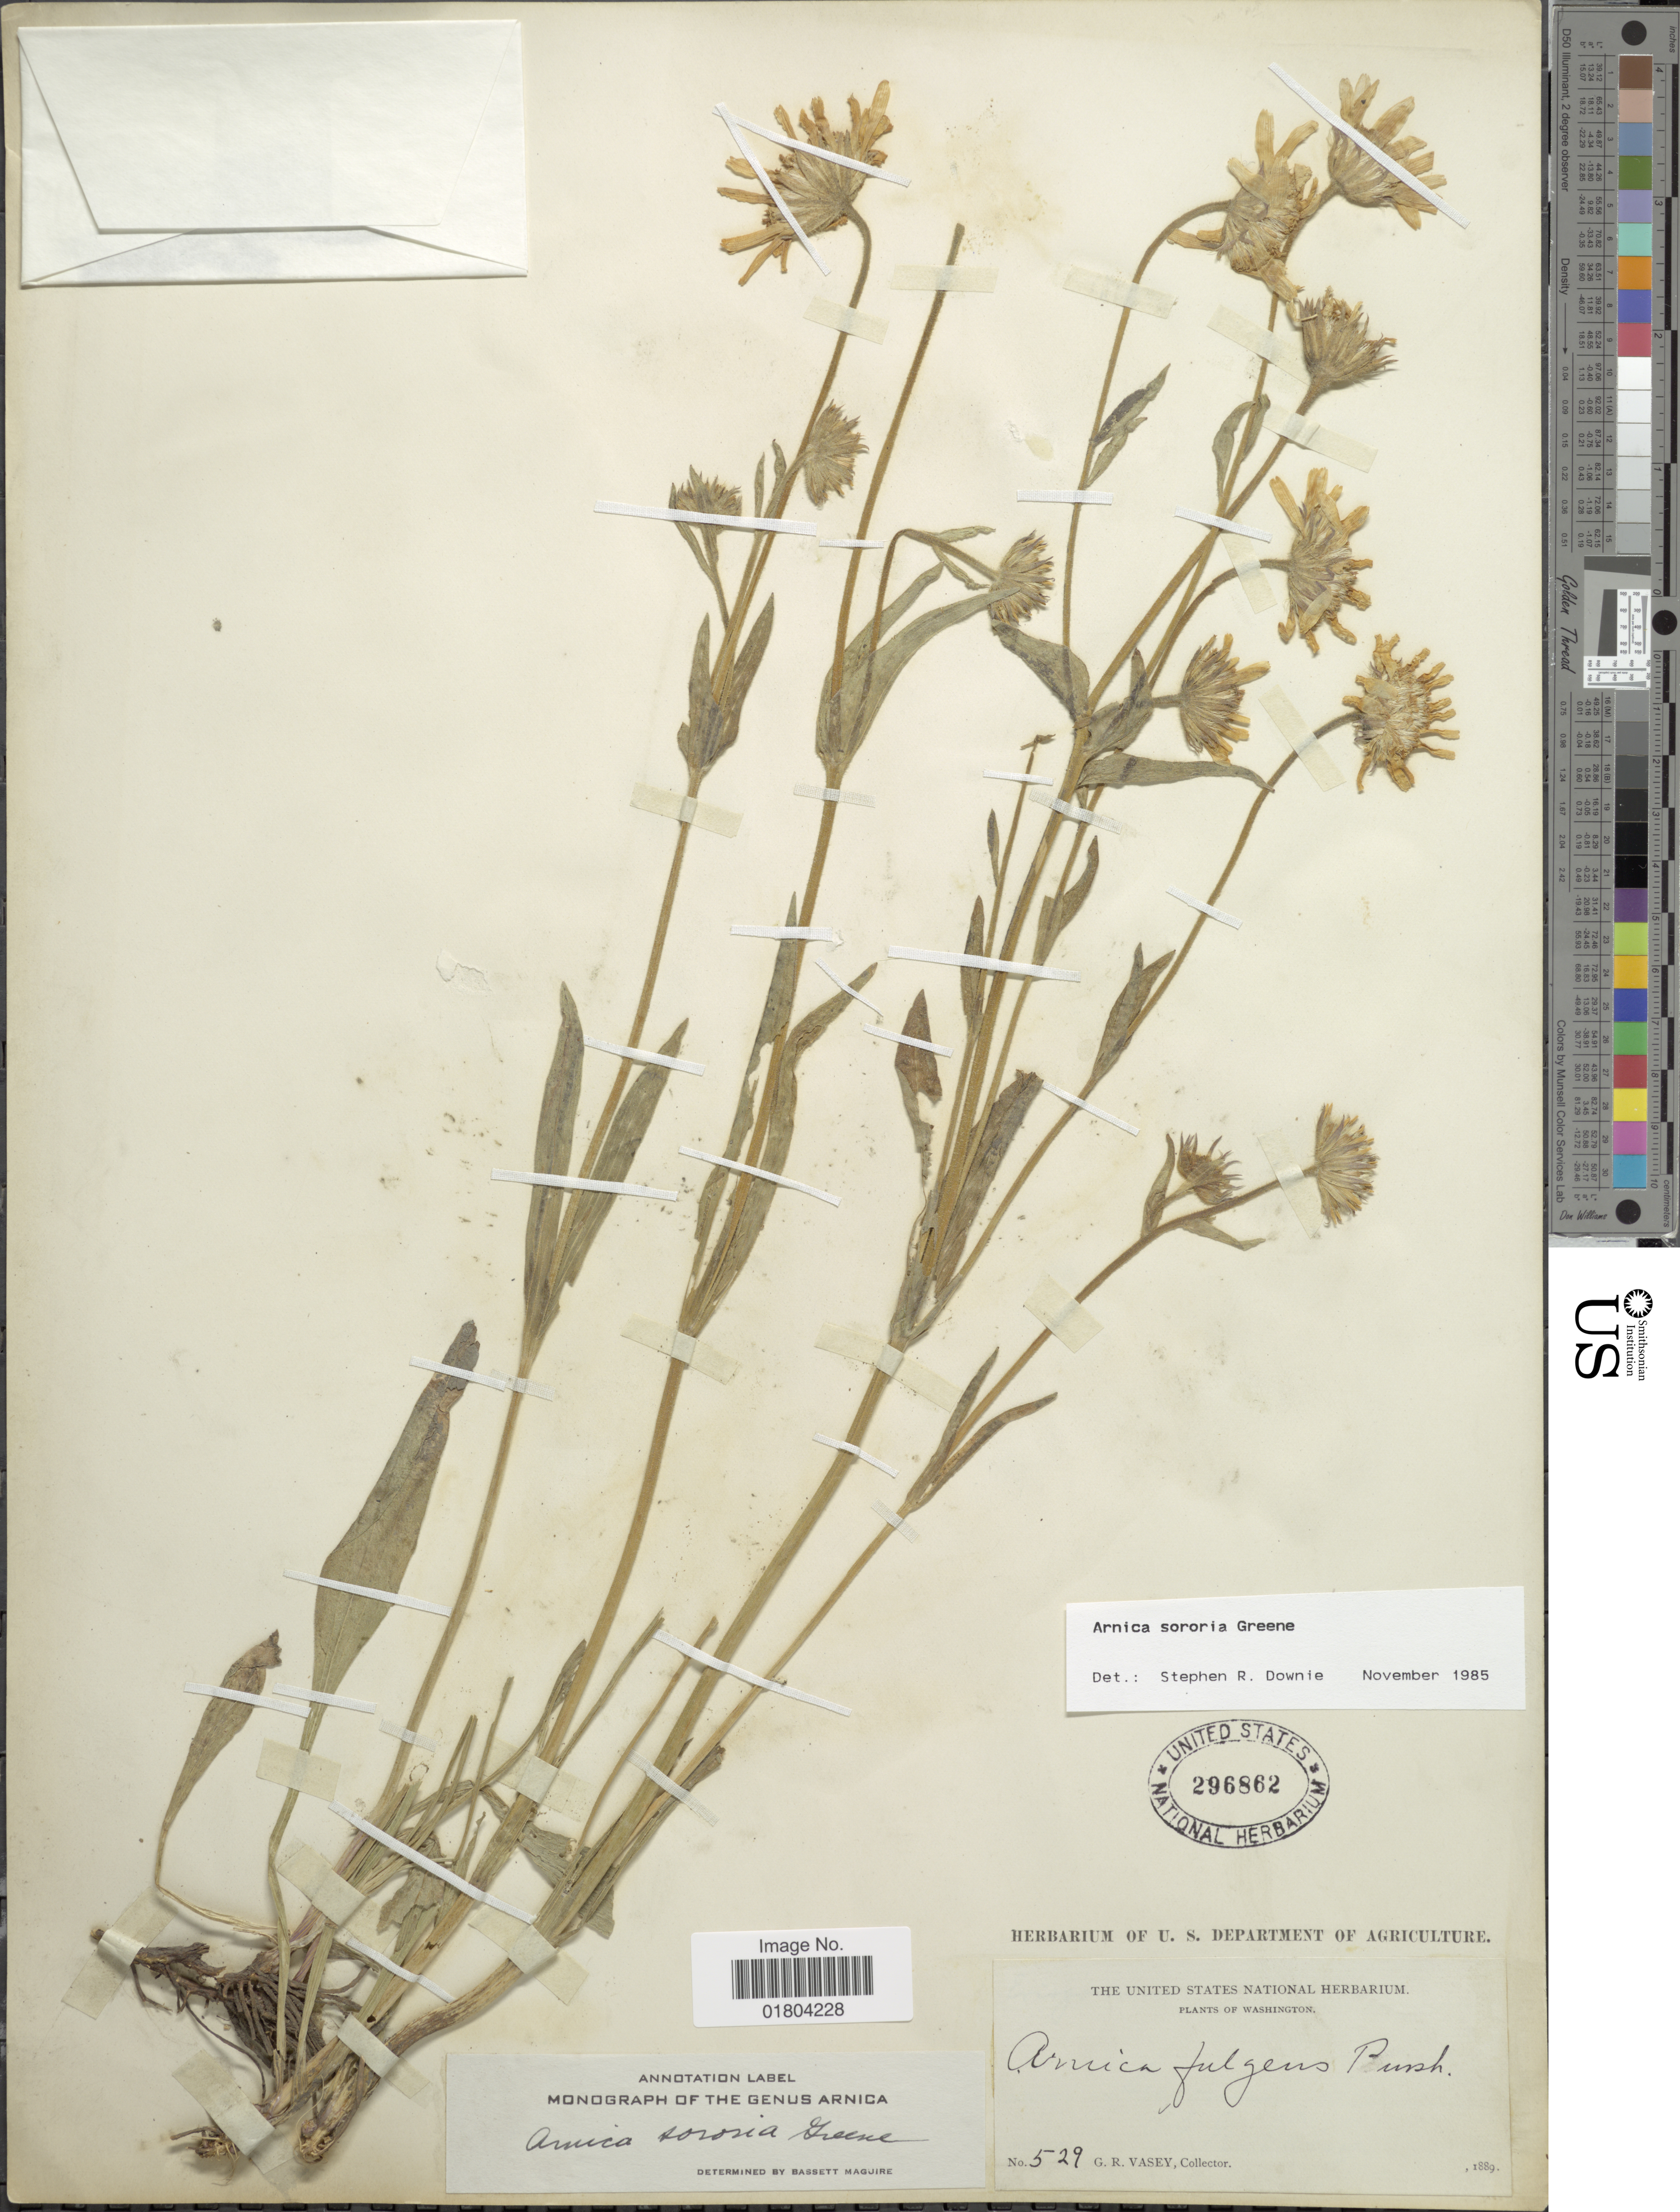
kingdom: Plantae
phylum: Tracheophyta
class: Magnoliopsida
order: Asterales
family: Asteraceae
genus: Arnica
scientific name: Arnica sororia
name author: Greene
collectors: G. R. Vasey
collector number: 529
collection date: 1889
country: United States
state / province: Washington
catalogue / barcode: US 296862